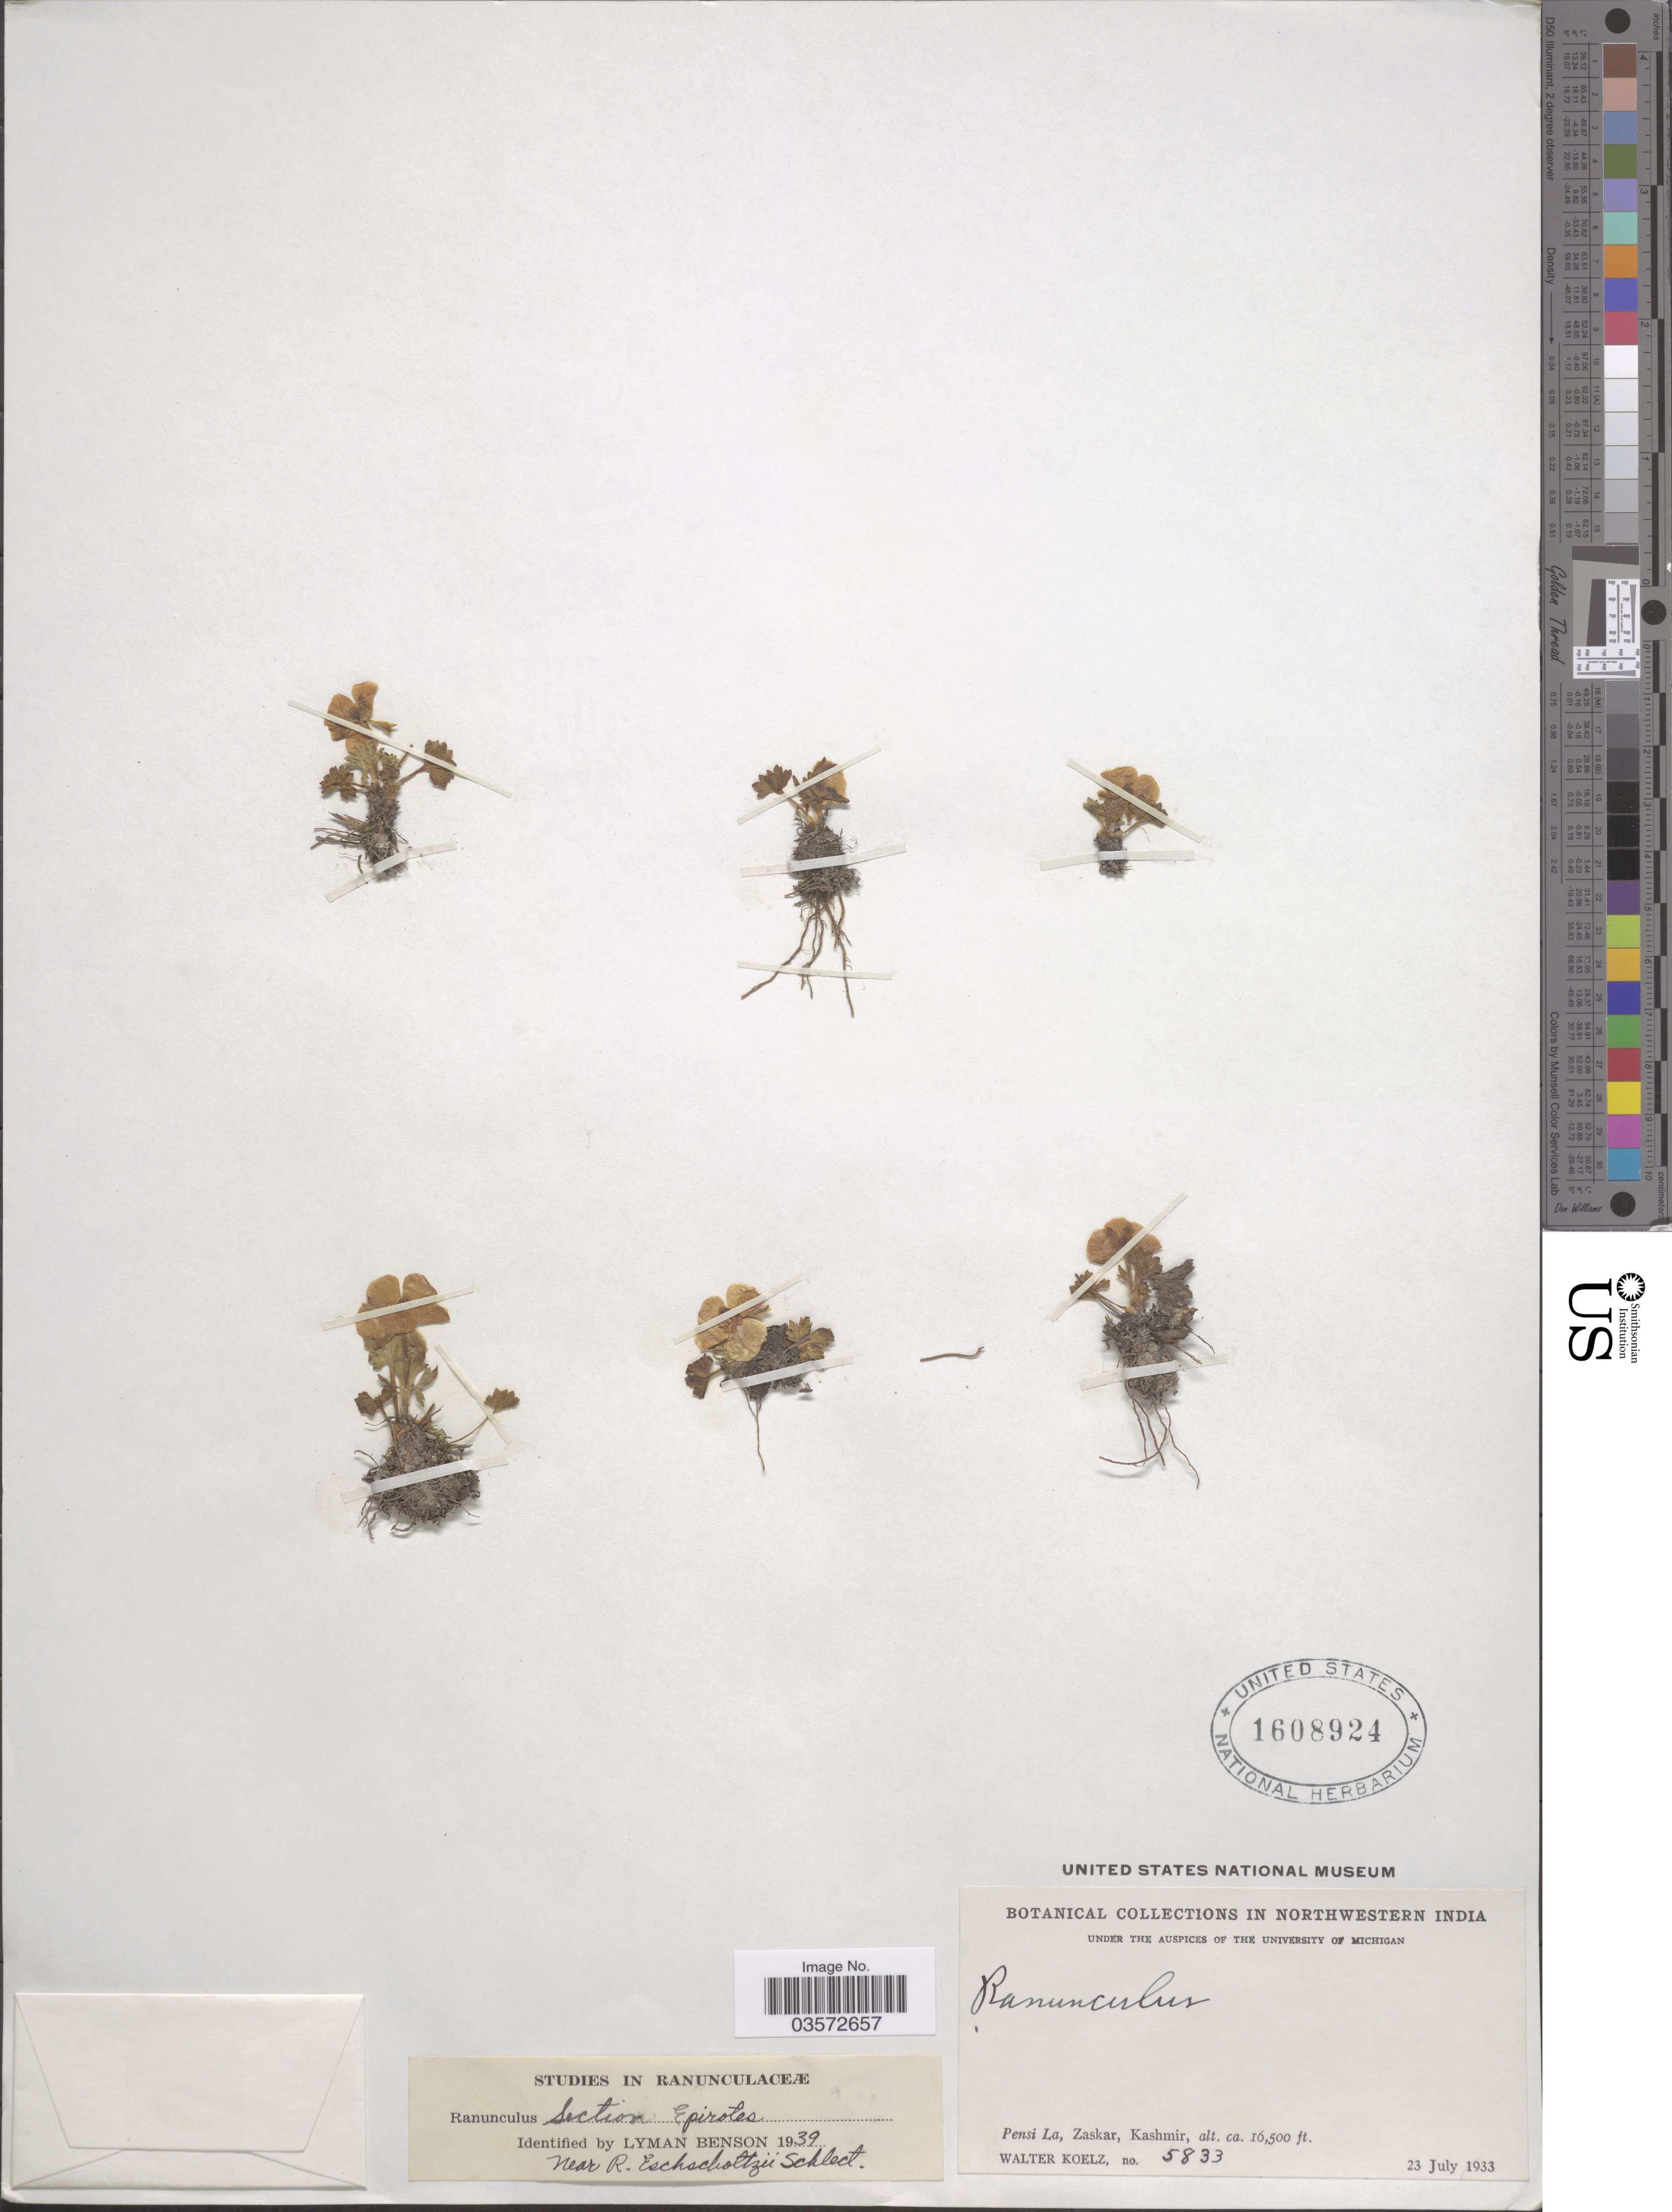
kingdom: Plantae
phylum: Tracheophyta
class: Magnoliopsida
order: Ranunculales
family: Ranunculaceae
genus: Ranunculus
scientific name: Ranunculus eschscholtzii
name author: Schltdl.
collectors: W. N. Koelz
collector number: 5833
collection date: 1933-07-23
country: India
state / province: Jammu and Kashmir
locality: Pensi La, Zaskar, Kashmir.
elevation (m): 5029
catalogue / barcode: US 1608924